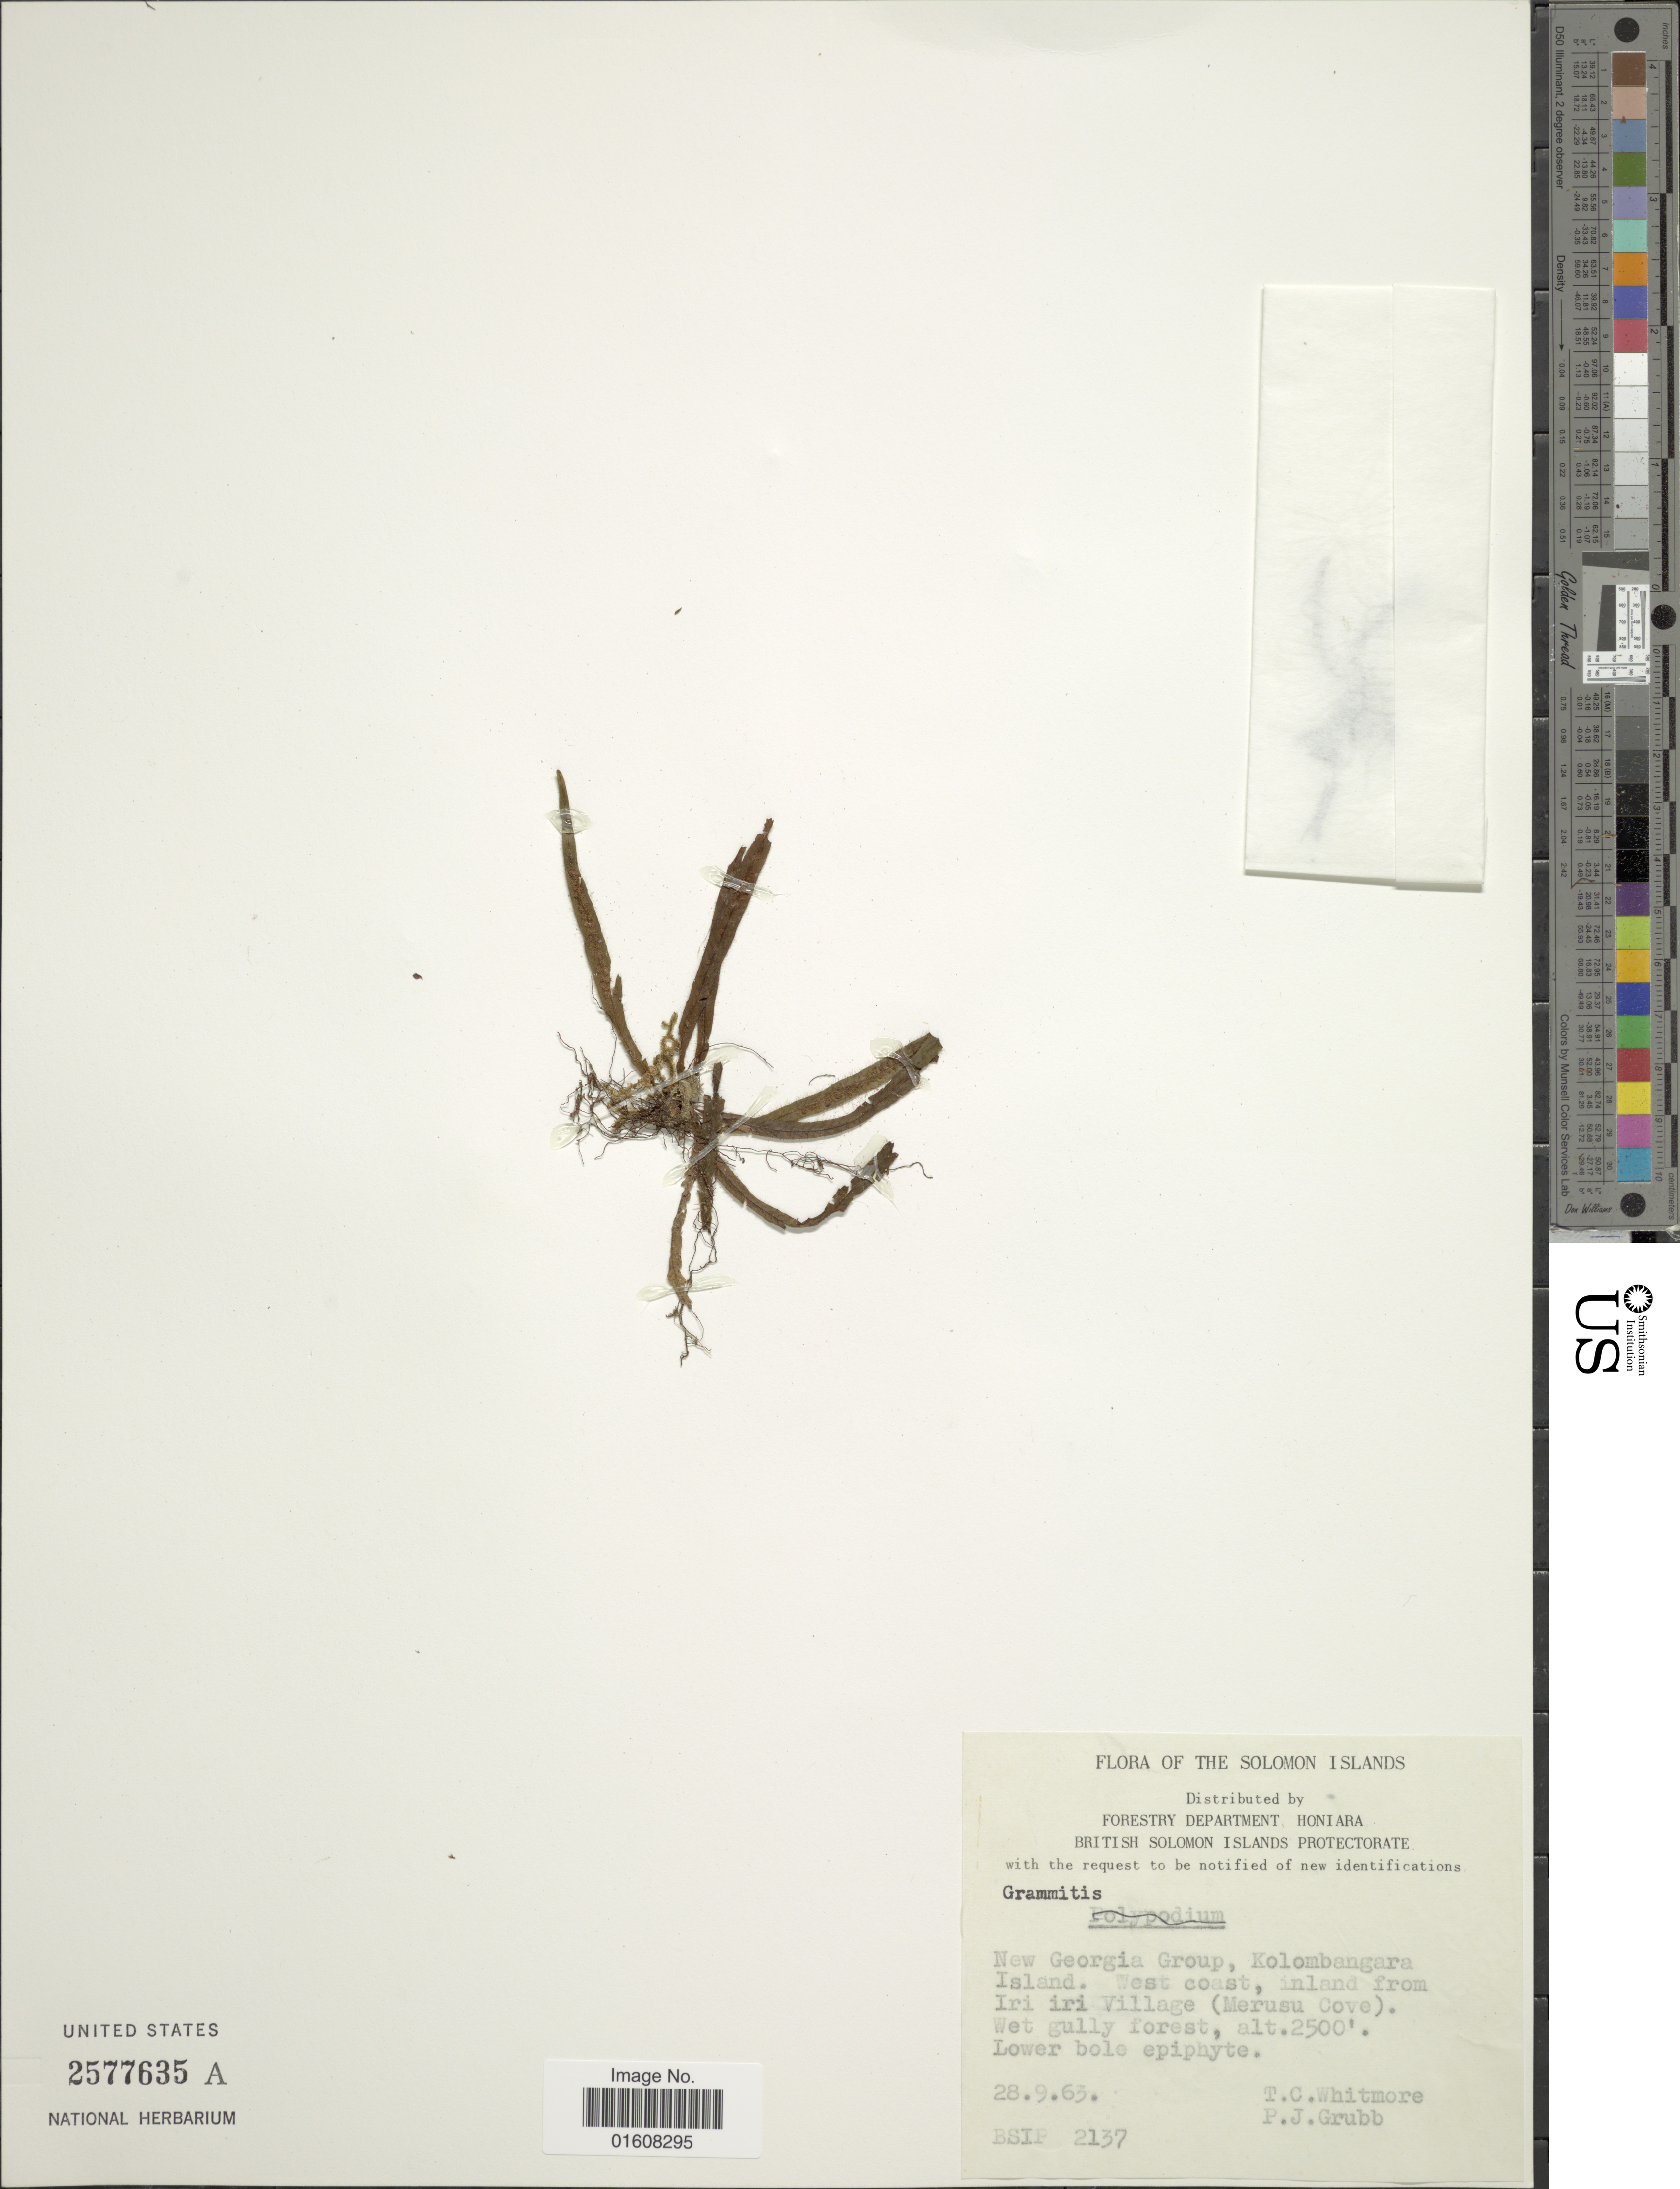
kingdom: Plantae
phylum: Tracheophyta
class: Polypodiopsida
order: Polypodiales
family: Polypodiaceae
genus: Grammitis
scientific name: Grammitis sp.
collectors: T. C. Whitmore & P. J. Grubb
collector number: BSIP 2137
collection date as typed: Transcribed d/m/y: 28/9/63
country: Solomon Islands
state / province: Solomon Islands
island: Kolombangara [Nduke]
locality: New Georgia Group, Kolombangara. West coast, inland from Iri iri Village (Merusu Cove)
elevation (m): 762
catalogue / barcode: US 2577635A